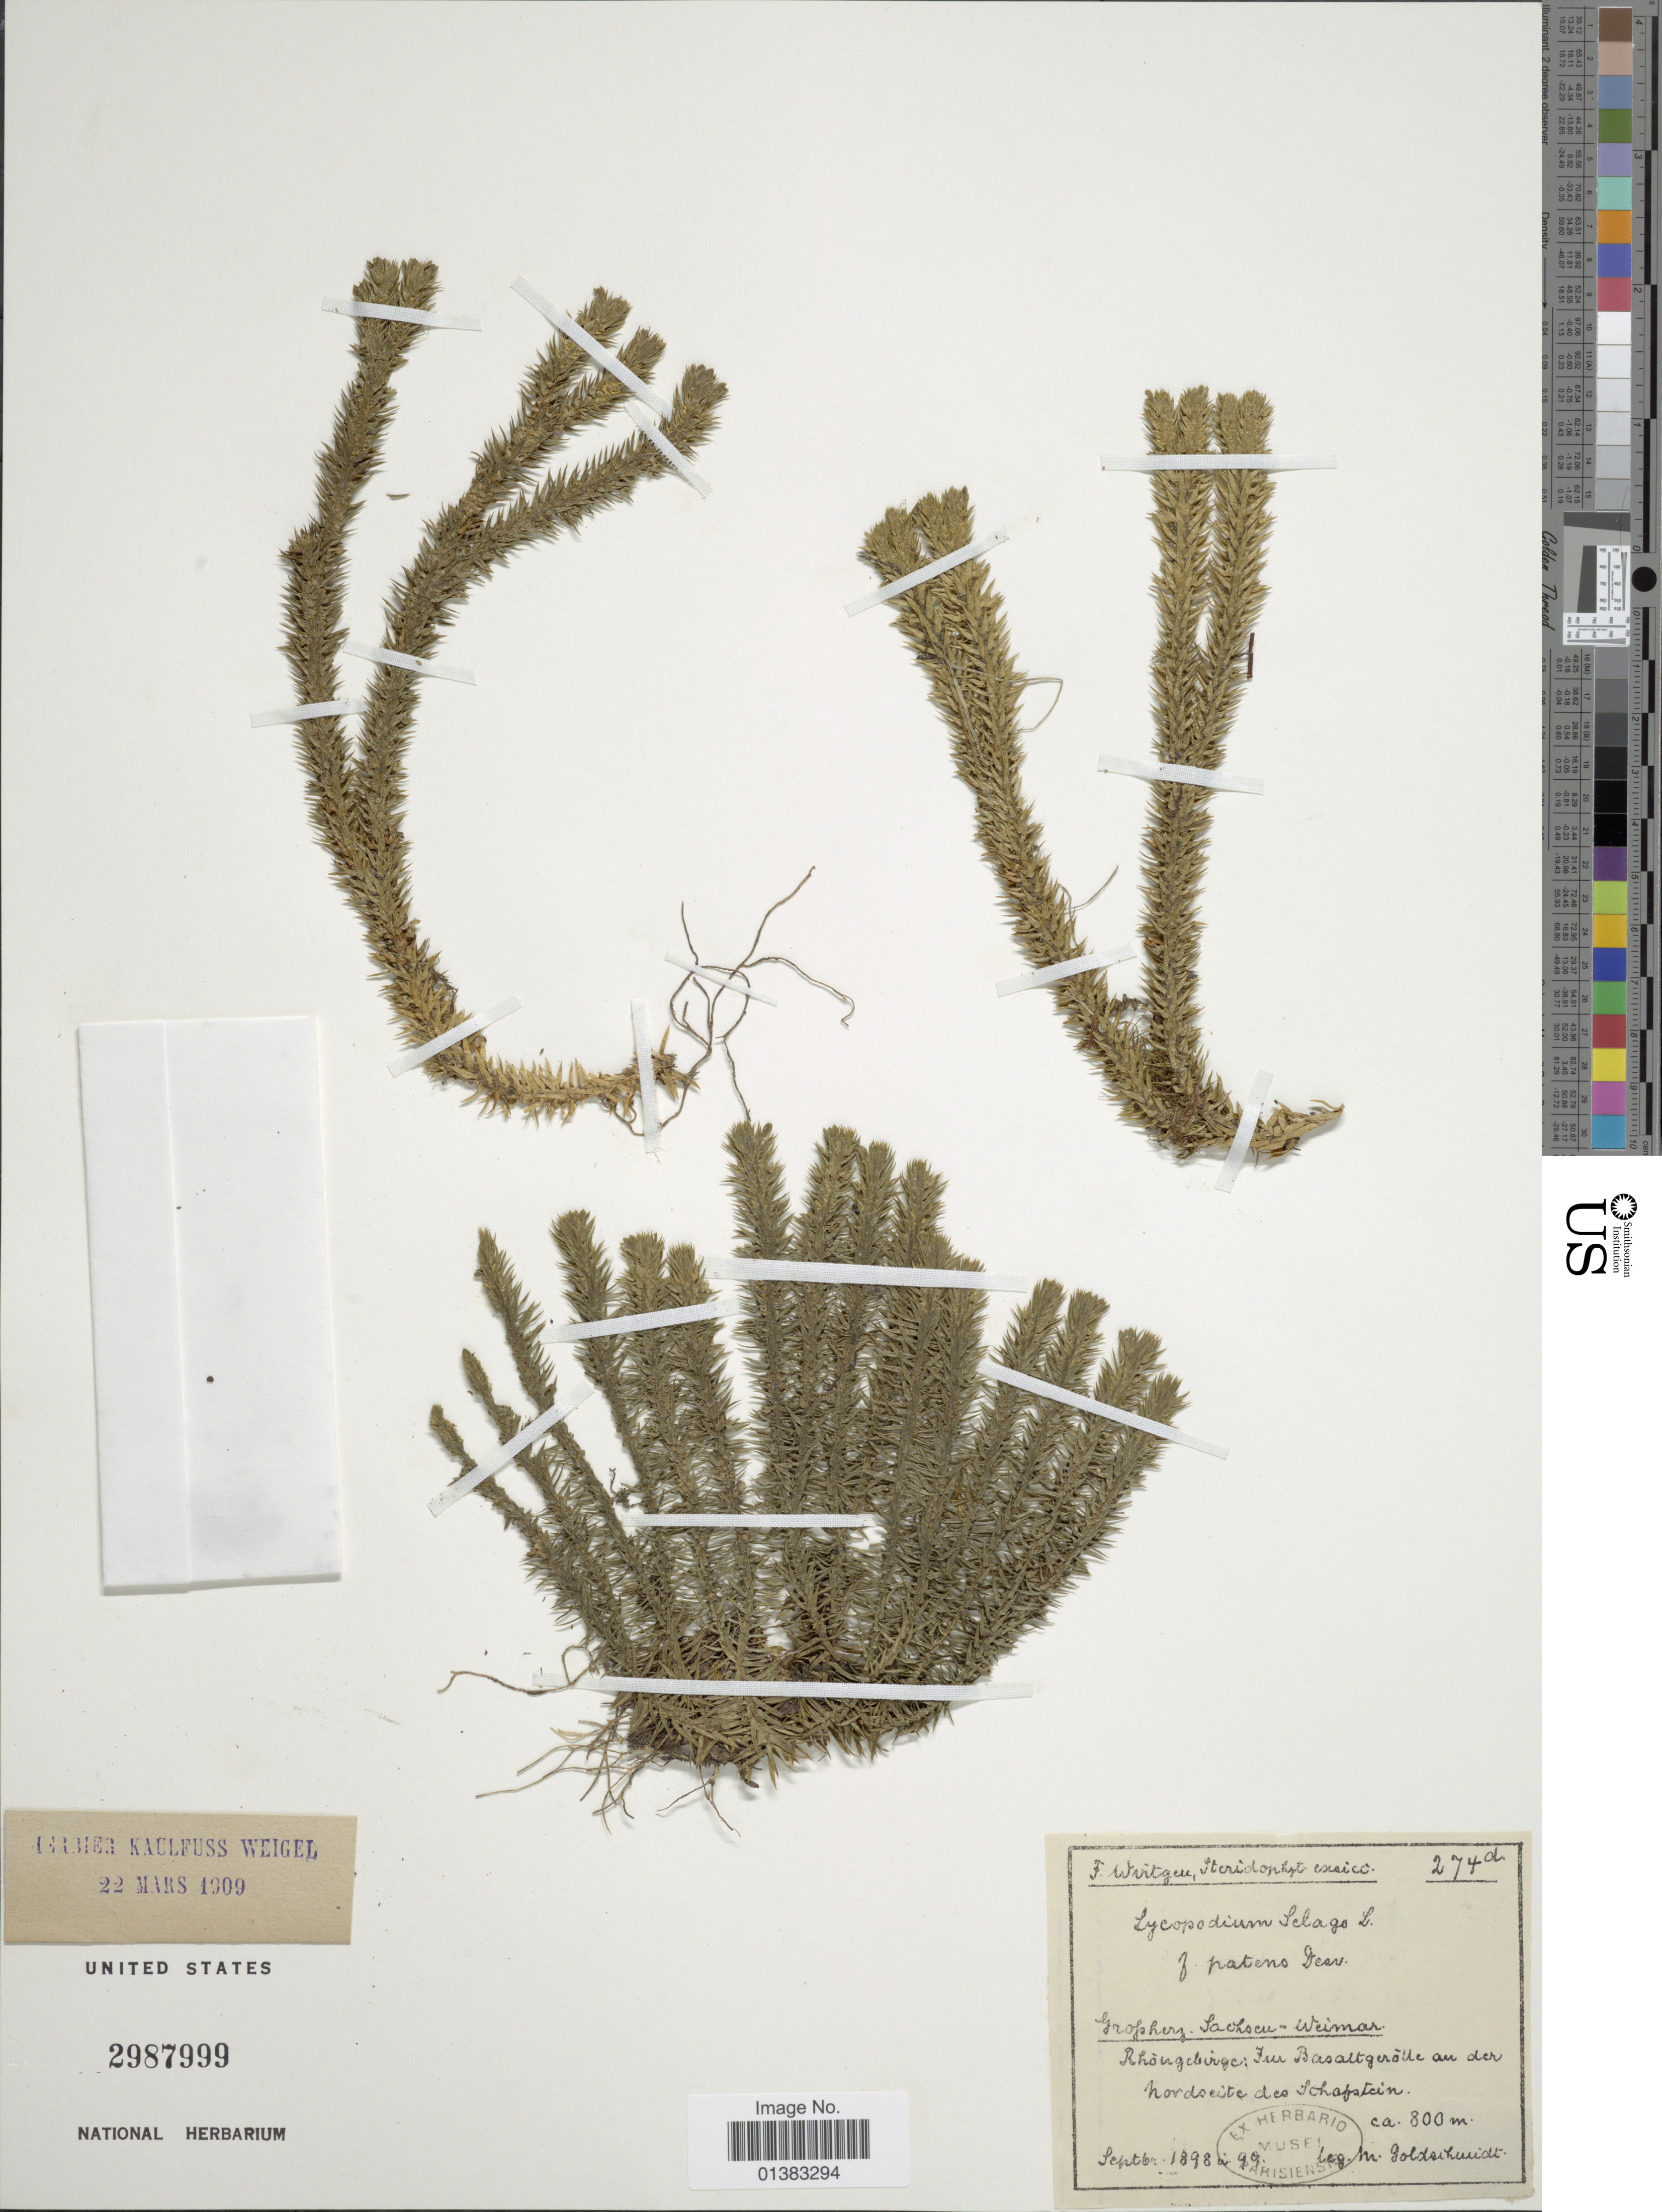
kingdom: Plantae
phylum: Tracheophyta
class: Lycopodiopsida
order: Lycopodiales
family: Lycopodiaceae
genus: Huperzia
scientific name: Huperzia selago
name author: (L.) Bernh. ex Schrank & Mart.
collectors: M. Goldschmidt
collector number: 274d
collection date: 1898-09/1899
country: Germany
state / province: Sachsen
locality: Grossberg, Sachsen-Weimar, Rhóngebirge: Im Basaltgerölle am der nordseite des Schafstein [interpreted]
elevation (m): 800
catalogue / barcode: US 2987999